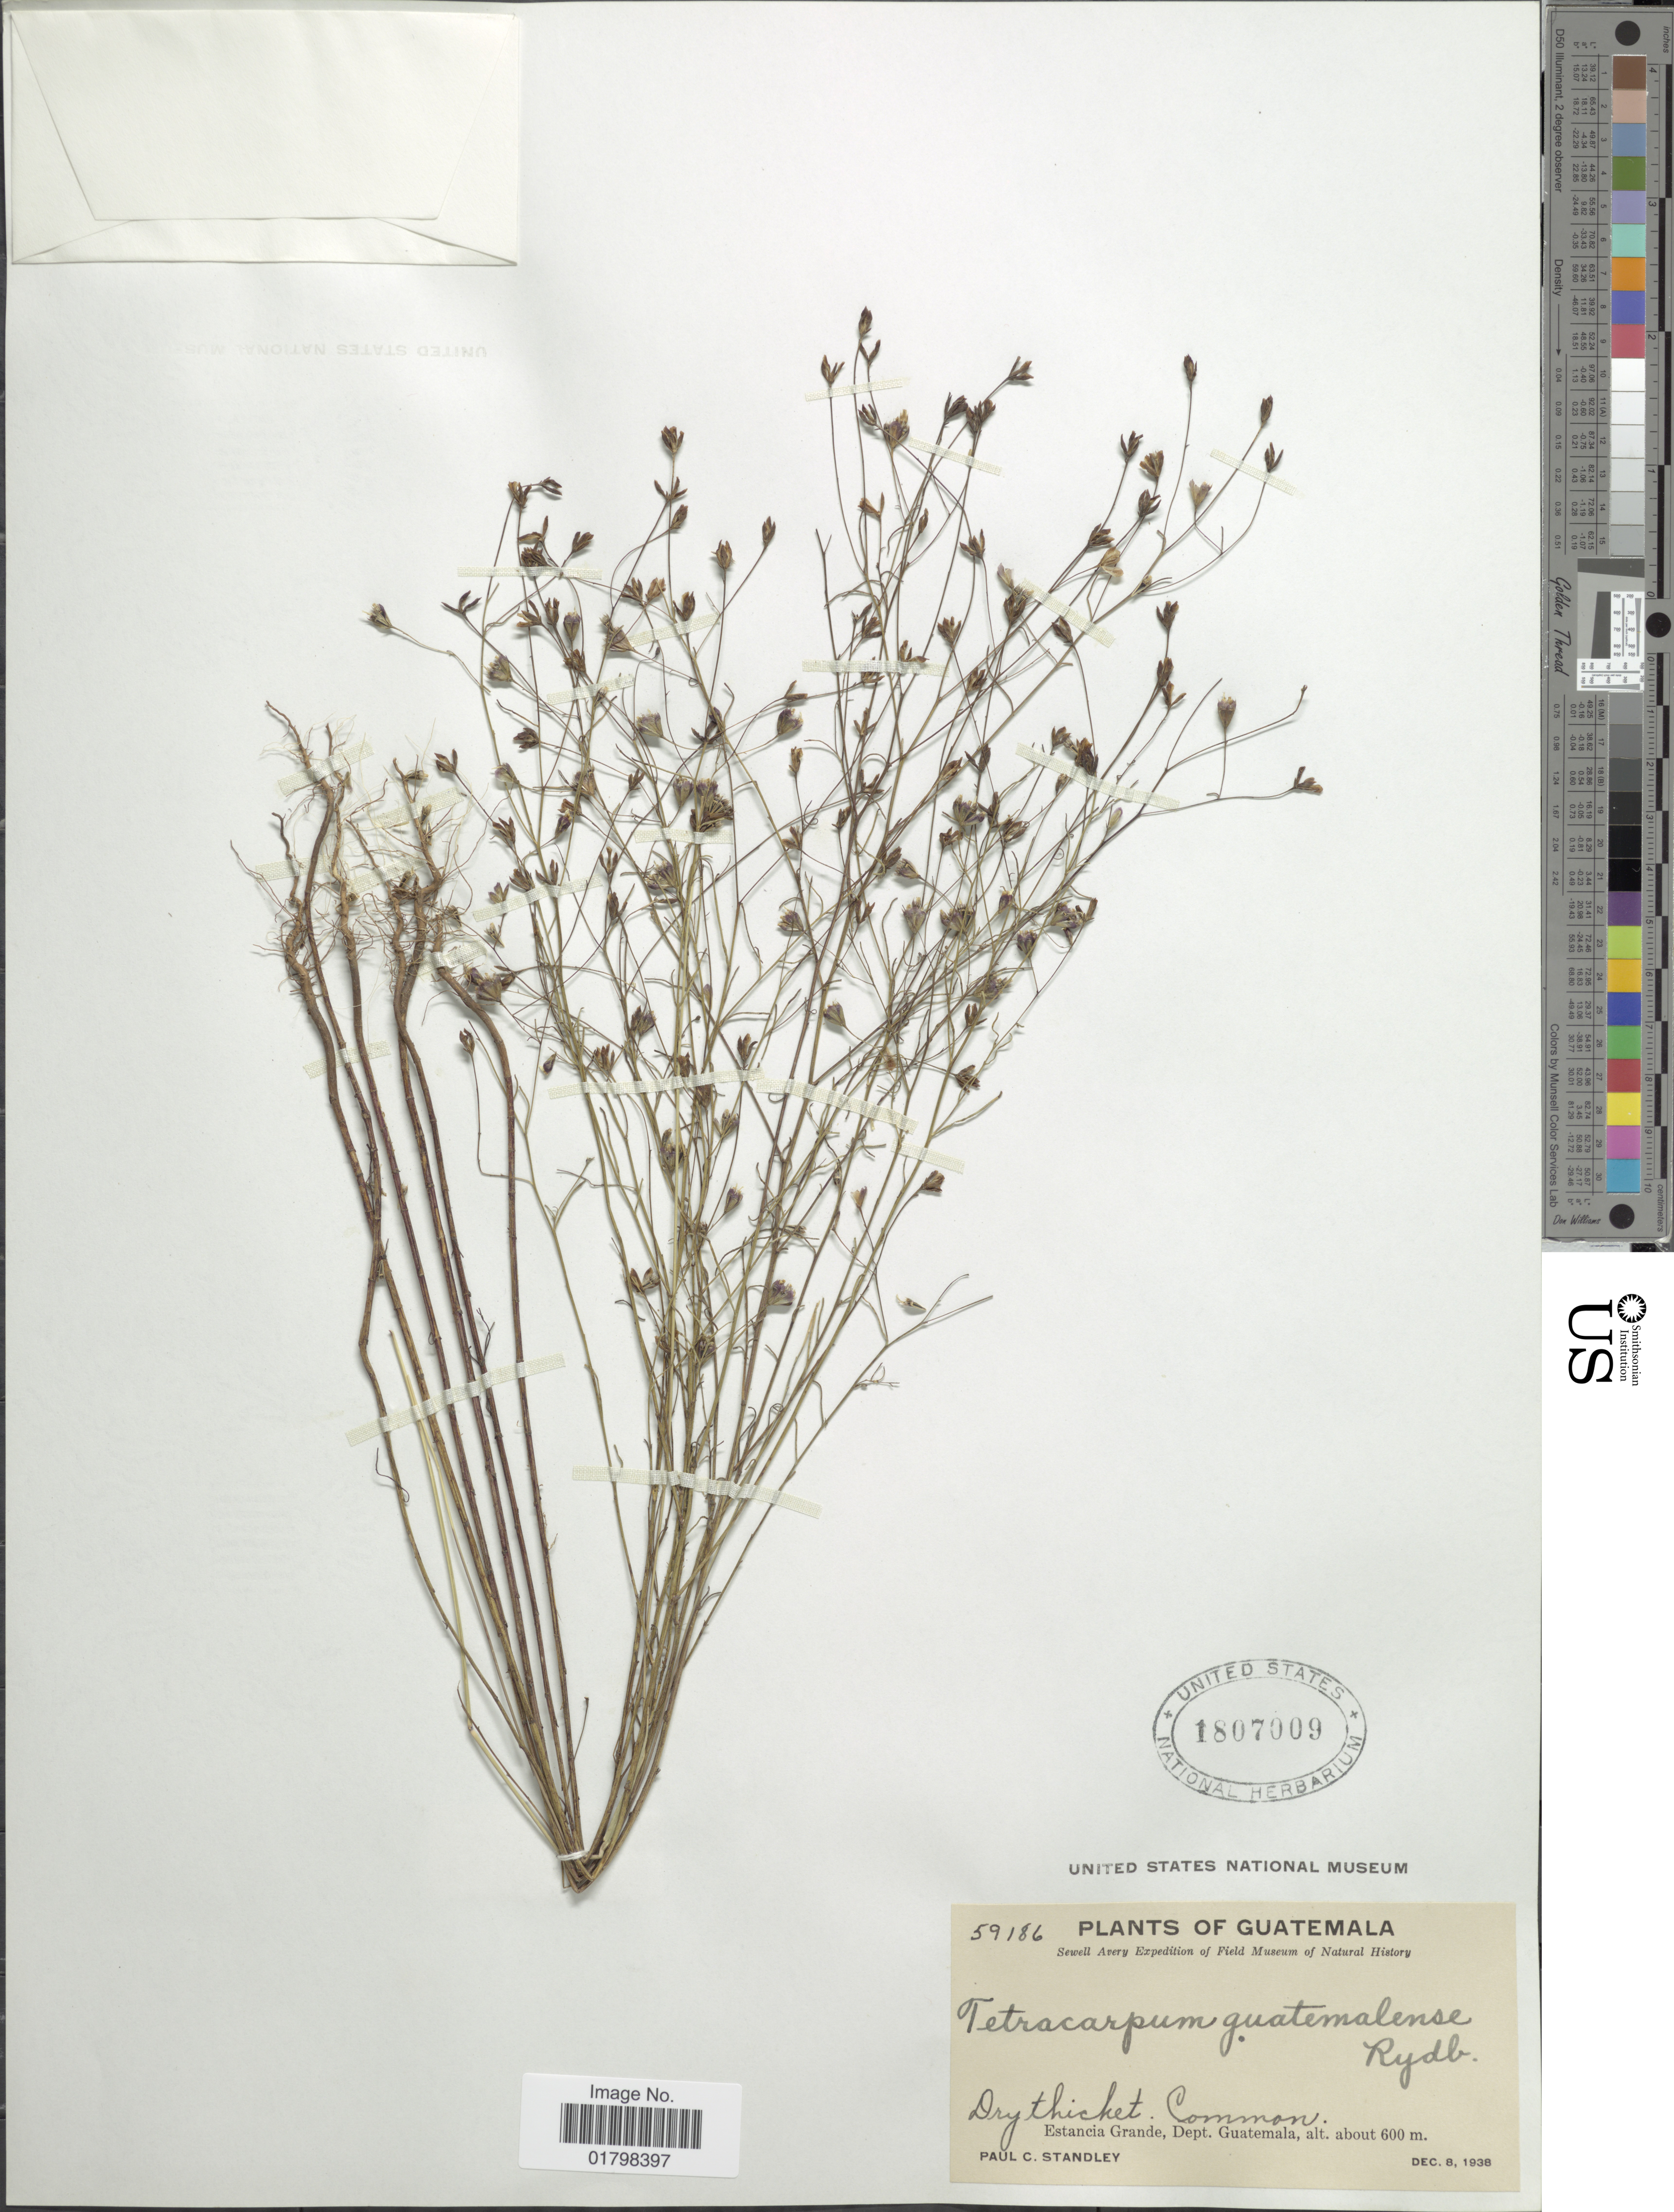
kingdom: Plantae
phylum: Tracheophyta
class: Magnoliopsida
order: Asterales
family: Asteraceae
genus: Schkuhria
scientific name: Schkuhria wislizeni var. guatemalensis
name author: (Rydb.) S.F. Blake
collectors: P. C. Standley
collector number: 59186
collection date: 1938-12-08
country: Guatemala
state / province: Guatemala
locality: Estancia Grande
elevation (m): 600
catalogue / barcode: US 1807009